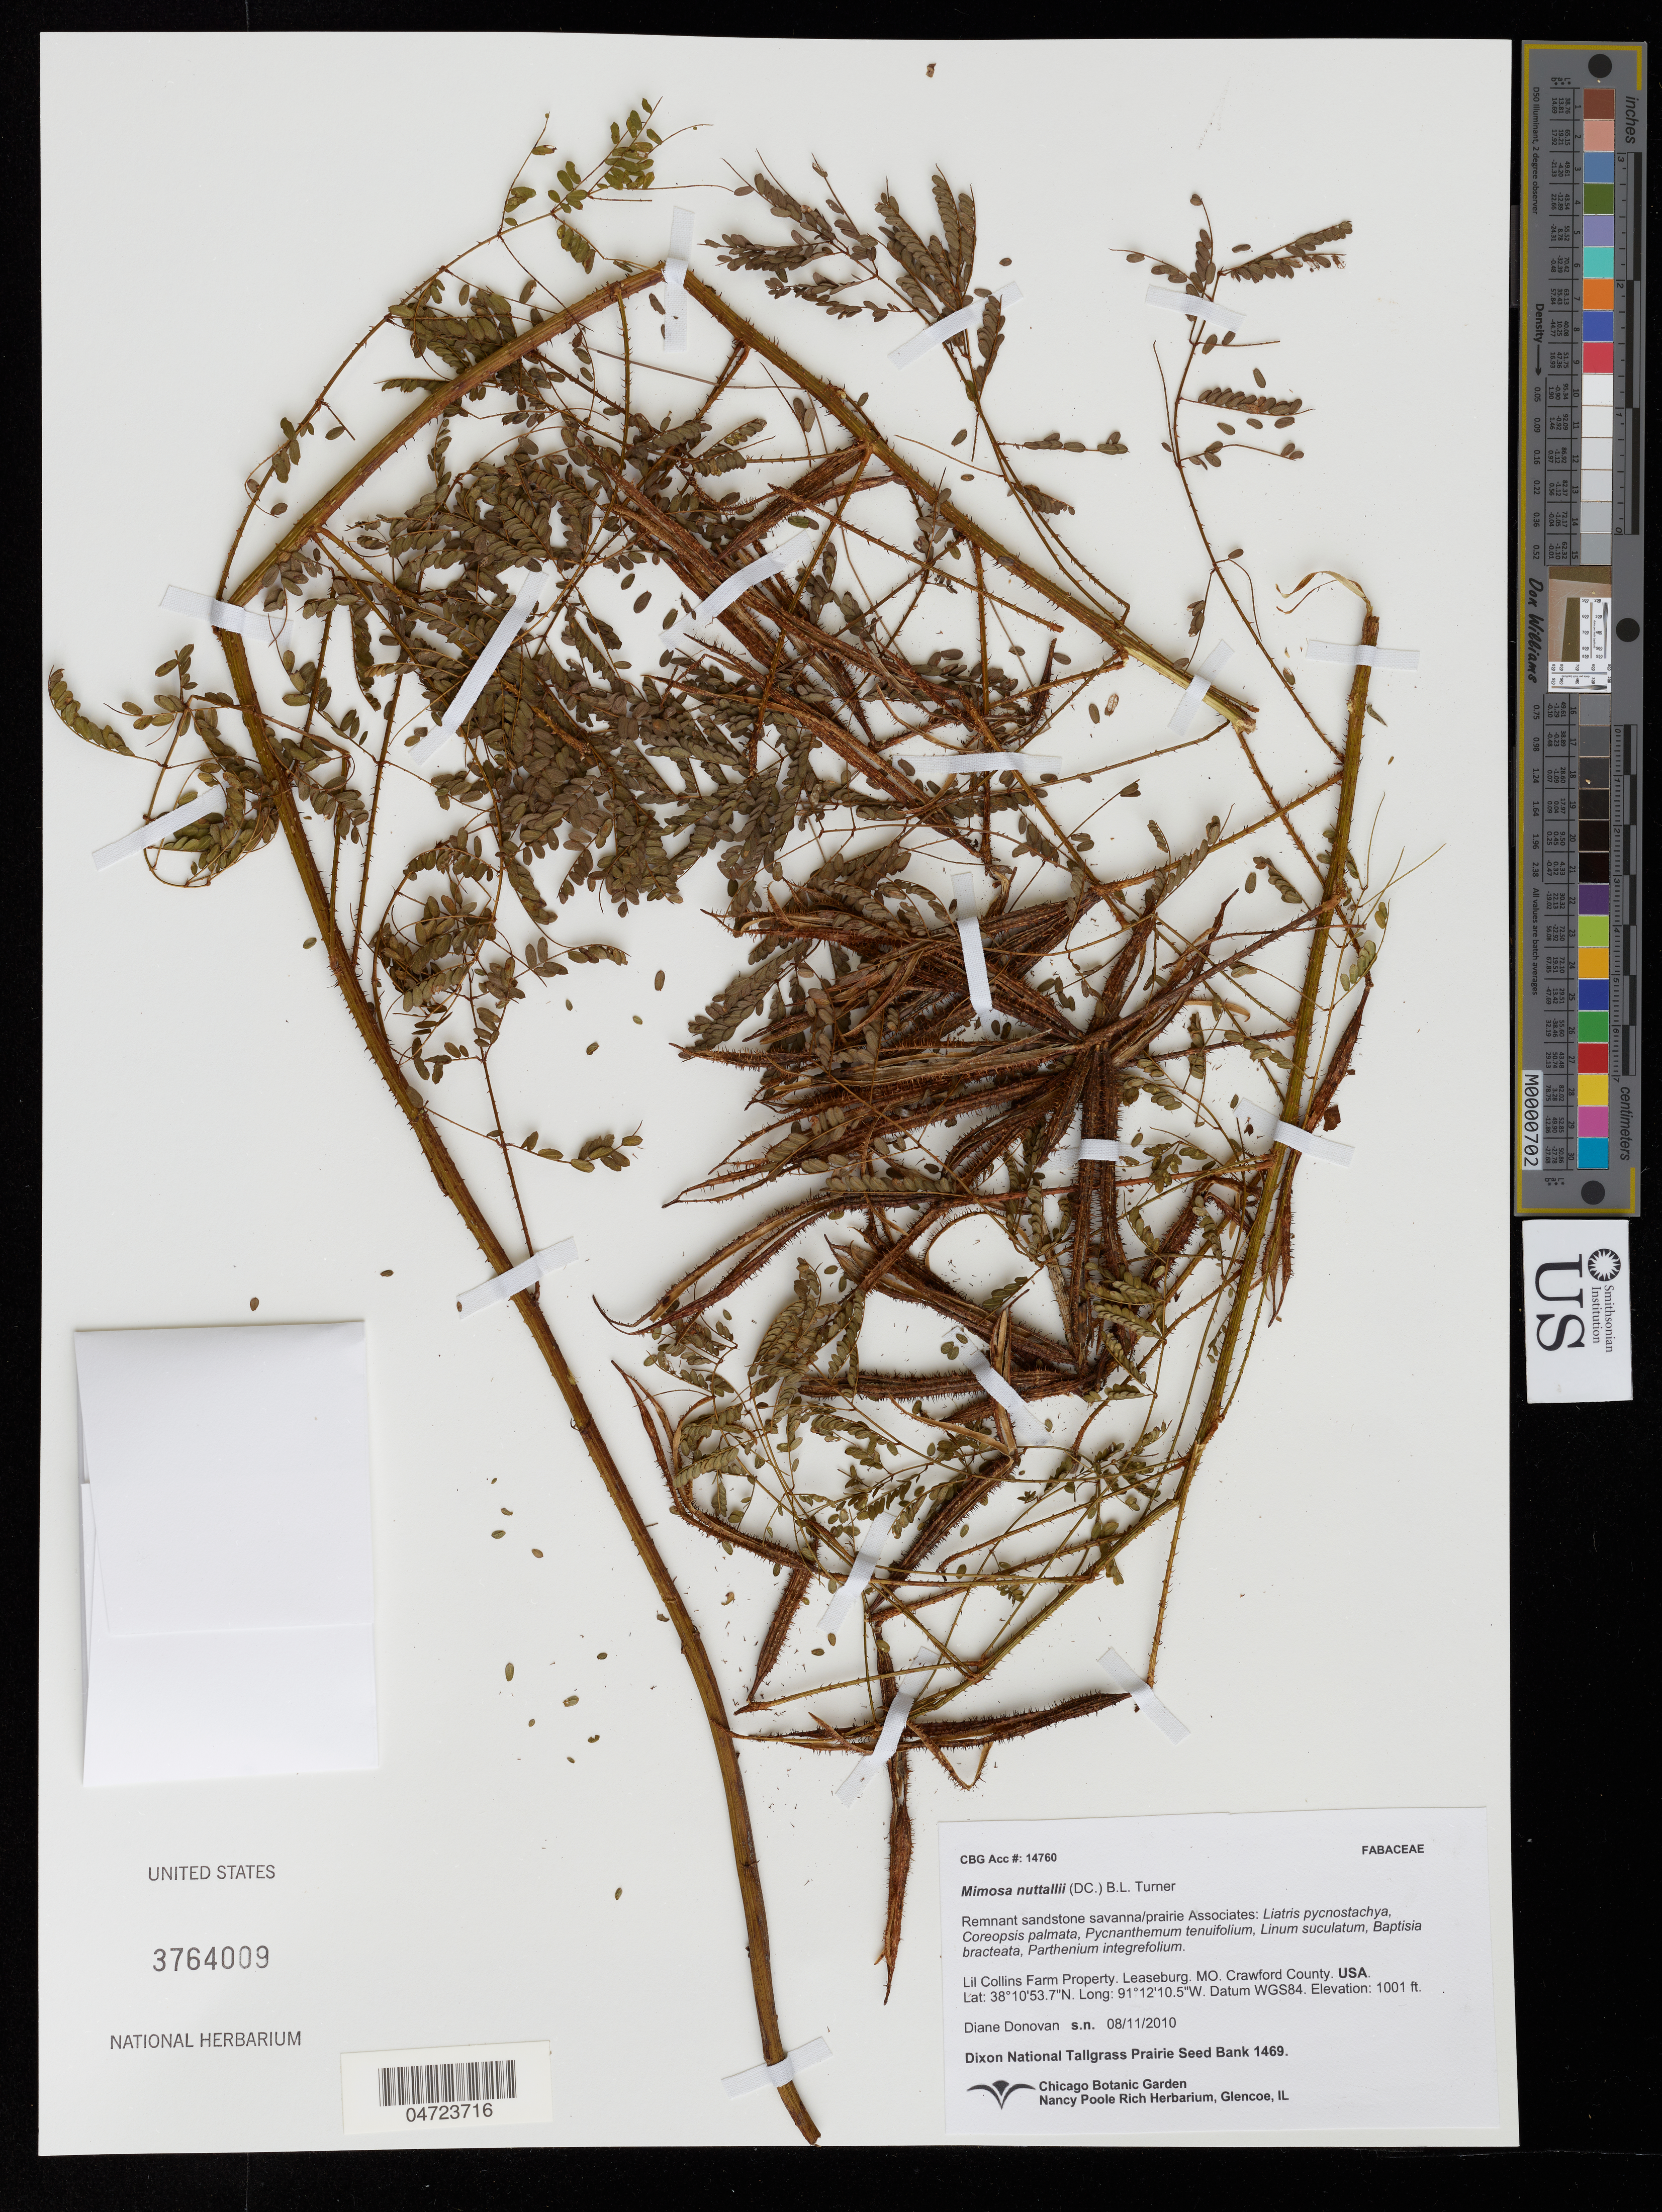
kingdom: Plantae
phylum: Tracheophyta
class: Magnoliopsida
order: Fabales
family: Fabaceae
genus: Mimosa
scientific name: Mimosa nuttallii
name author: (DC.) B.L. Turner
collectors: D. Donovan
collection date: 2010-08-11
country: United States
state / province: Missouri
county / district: Crawford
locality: Lil Collins Farm Property. Leaseburg. Crawford County.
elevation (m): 305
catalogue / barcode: US 3764009